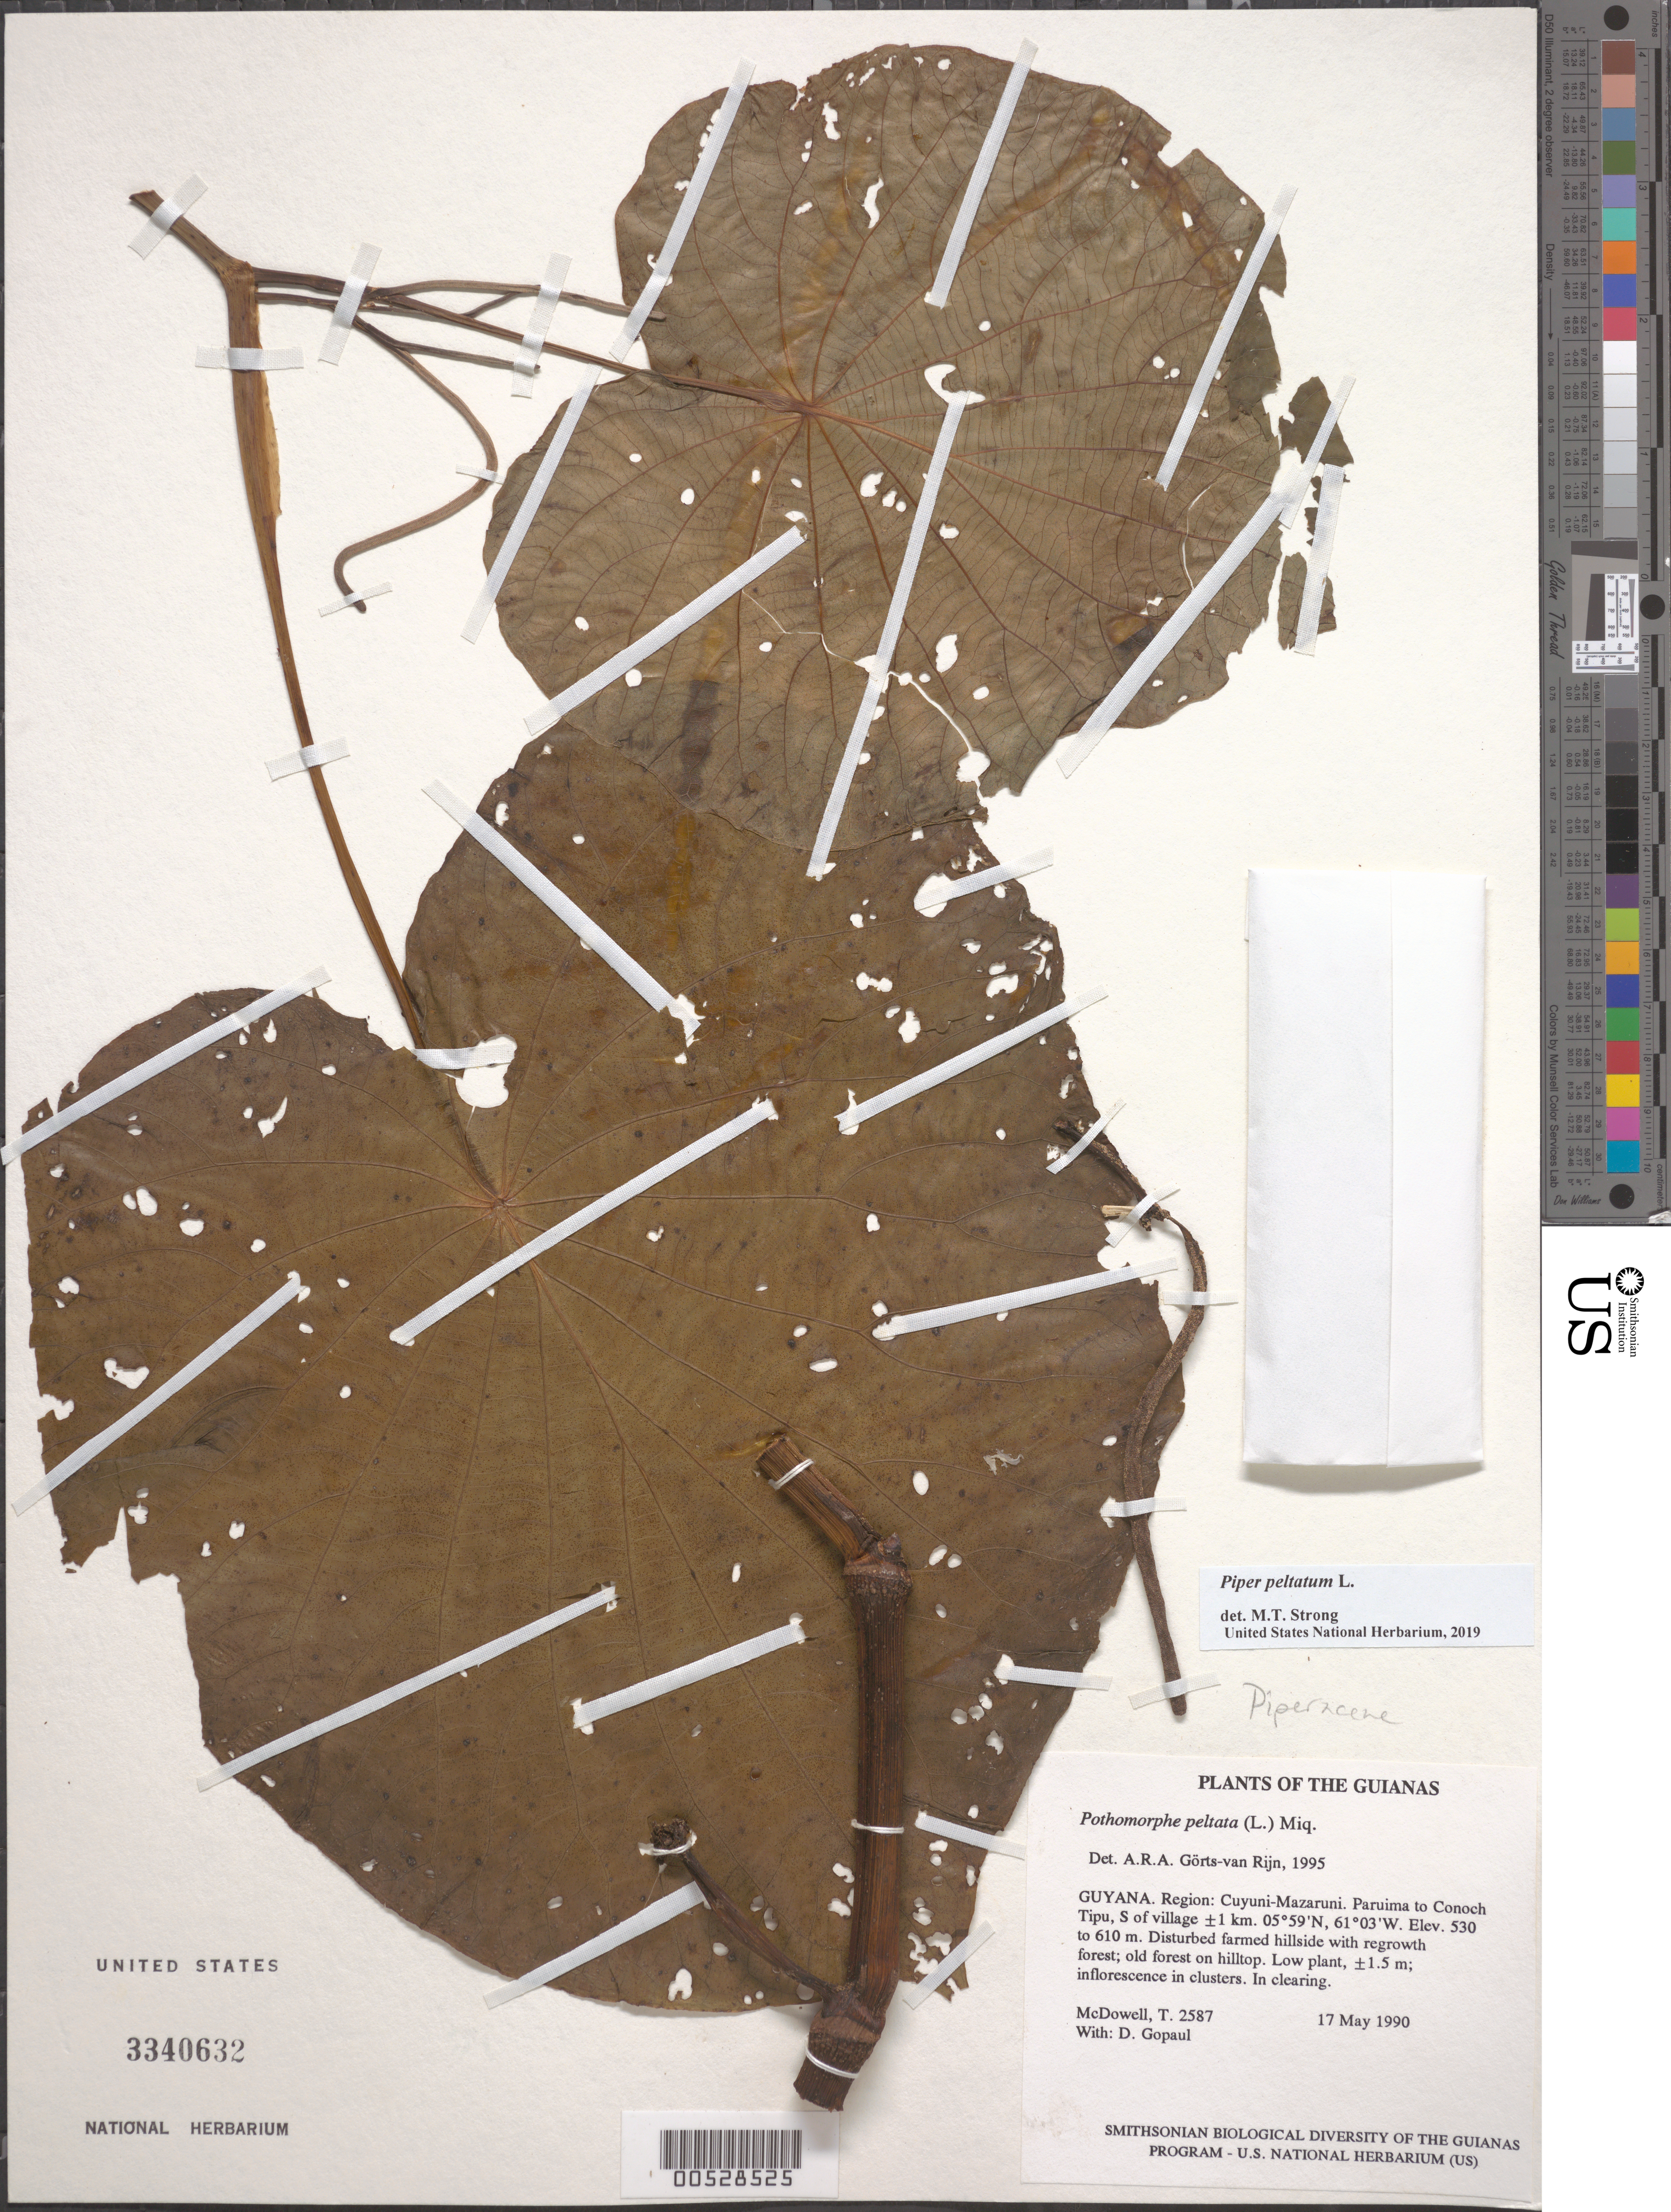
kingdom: Plantae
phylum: Tracheophyta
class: Magnoliopsida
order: Piperales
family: Piperaceae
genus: Piper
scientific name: Piper peltatum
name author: L.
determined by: Strong, M. T., (US), Smithsonian Institution - National Museum of Natural History (UNITED STATES)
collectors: T. McDowell & D. Gopaul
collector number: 2587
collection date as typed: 17 May 1990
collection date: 1990-05-17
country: Guyana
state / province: Cuyuni-Mazaruni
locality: Paruima to Conoch Tipu, S of village ±1 km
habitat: Disturbed farmed hillside with regrowth forest; old forest on hilltop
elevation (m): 530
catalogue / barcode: US 3340632